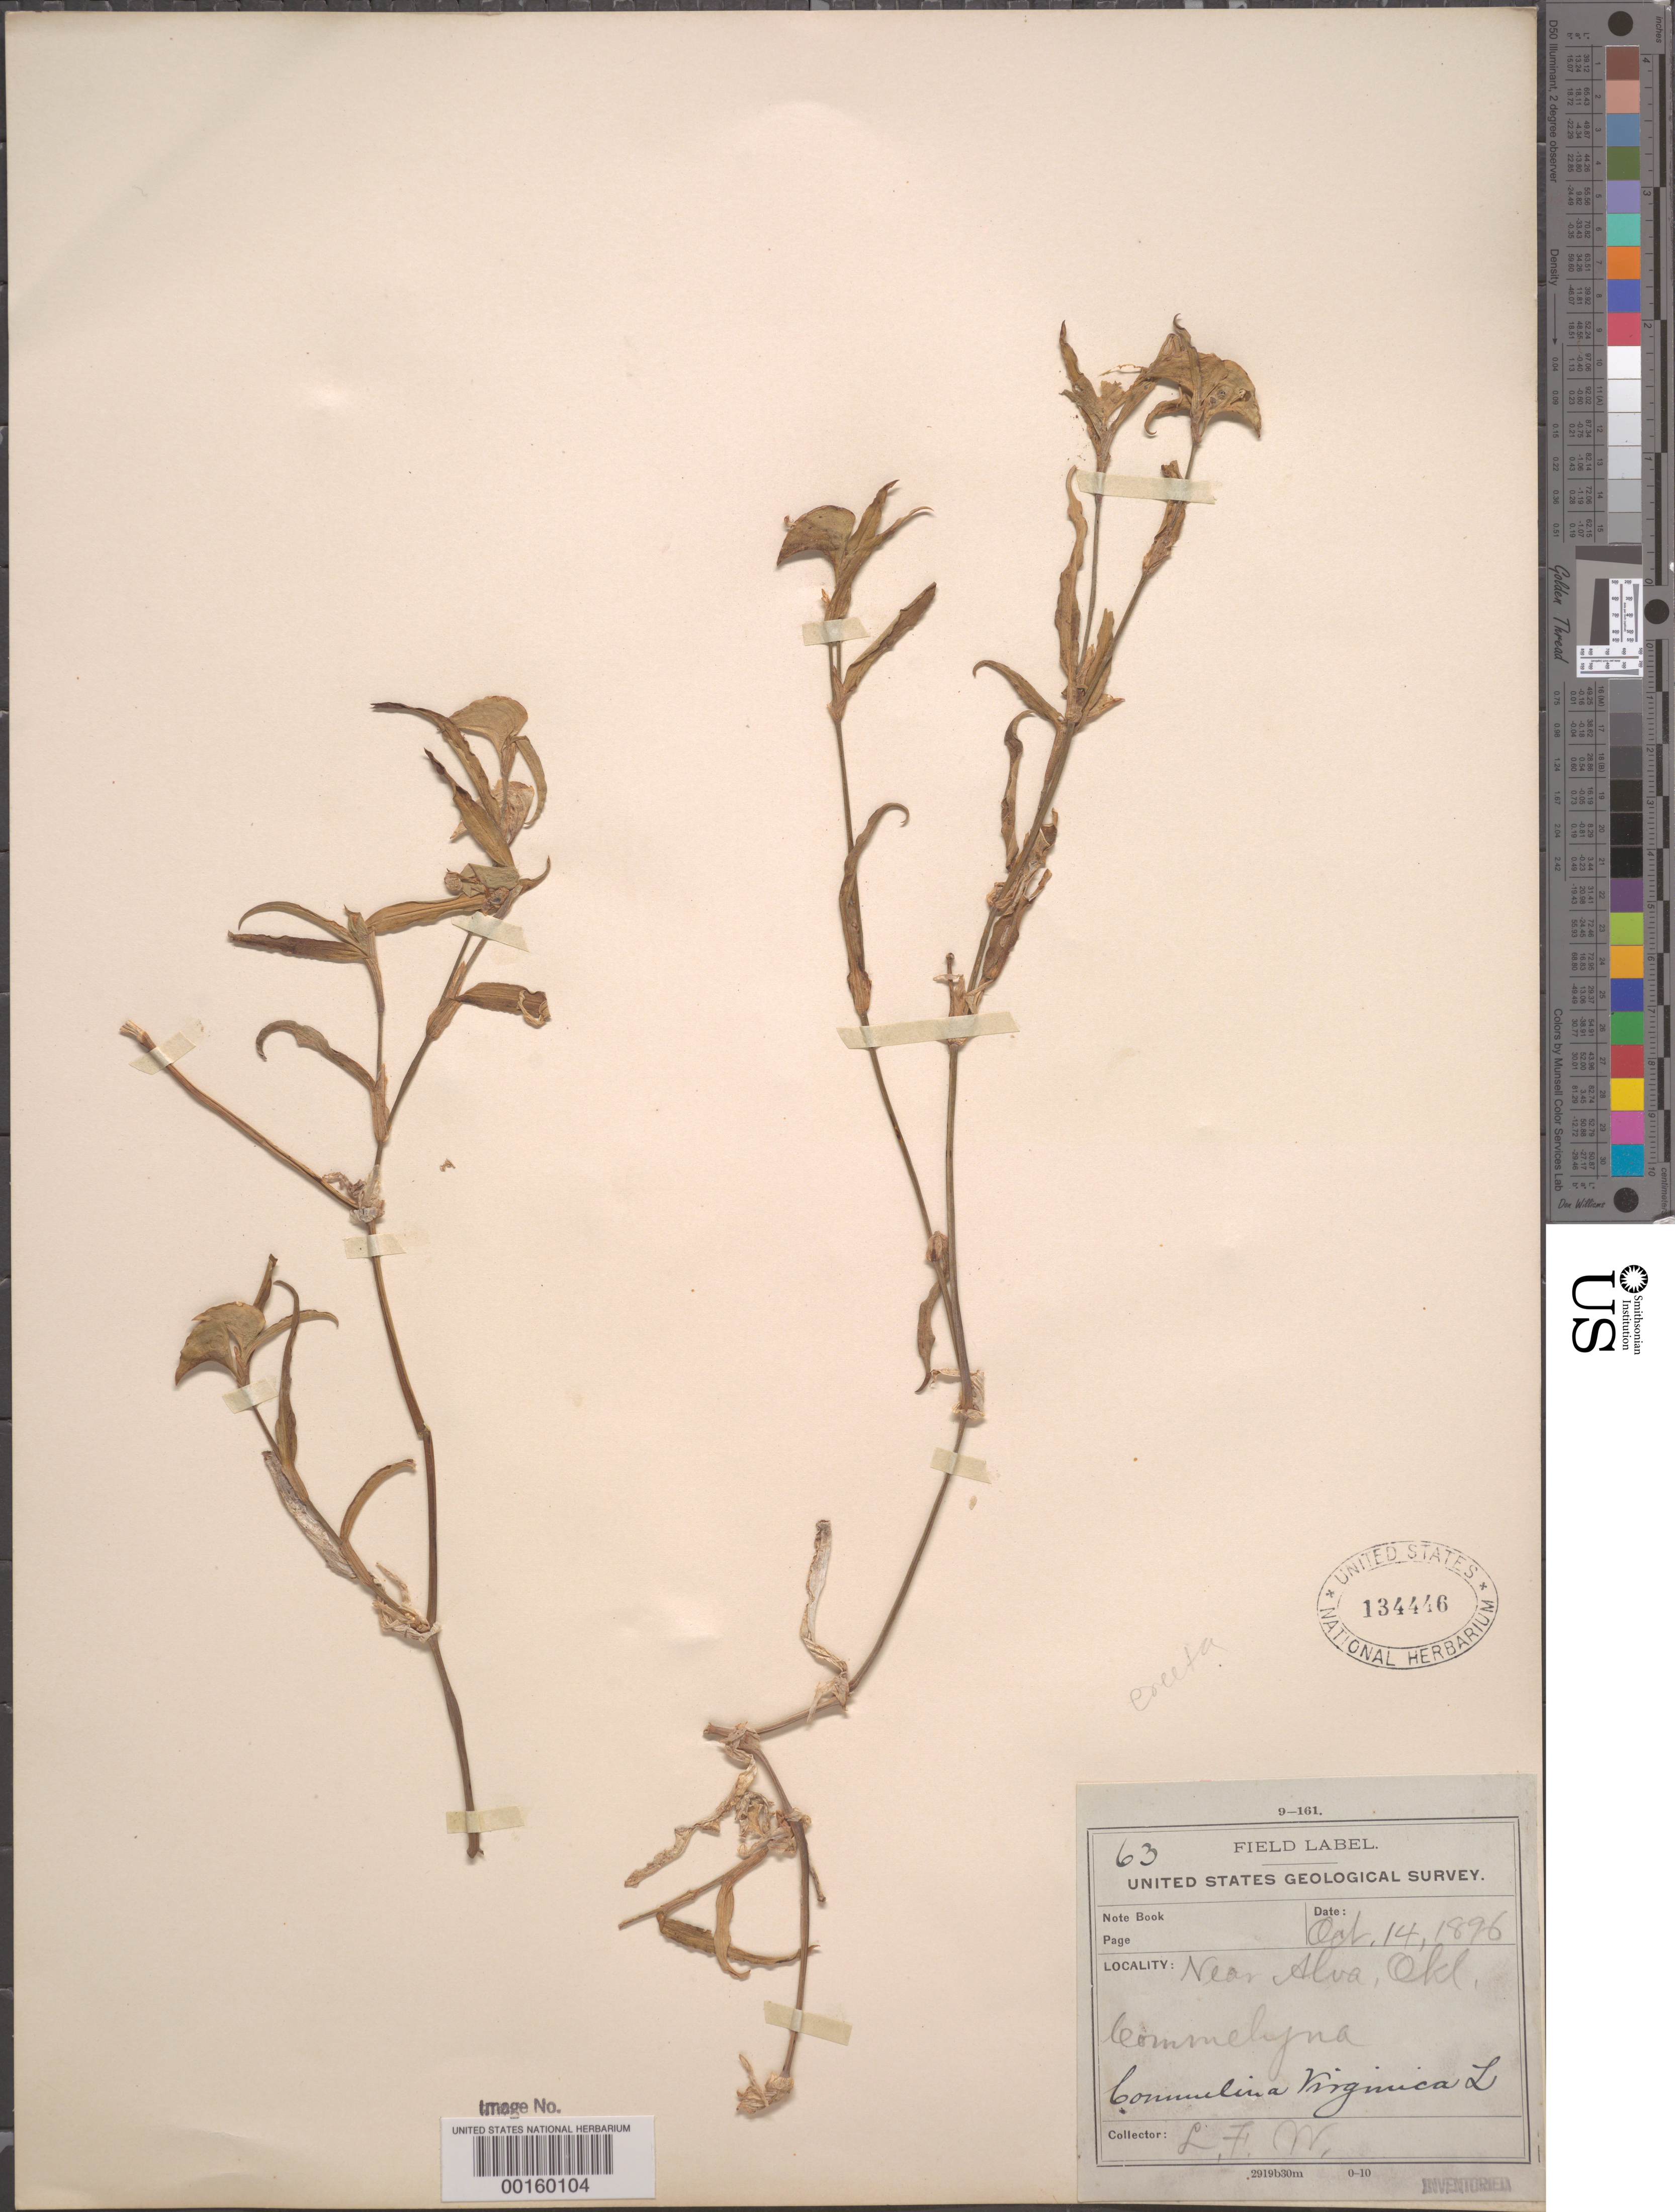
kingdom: Plantae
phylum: Tracheophyta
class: Liliopsida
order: Commelinales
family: Commelinaceae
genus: Commelina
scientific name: Commelina erecta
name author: L.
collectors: L. F. Ward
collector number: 63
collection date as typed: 14 Oct 1896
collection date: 1896-10-14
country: United States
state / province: Oklahoma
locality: Alva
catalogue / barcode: US 134446